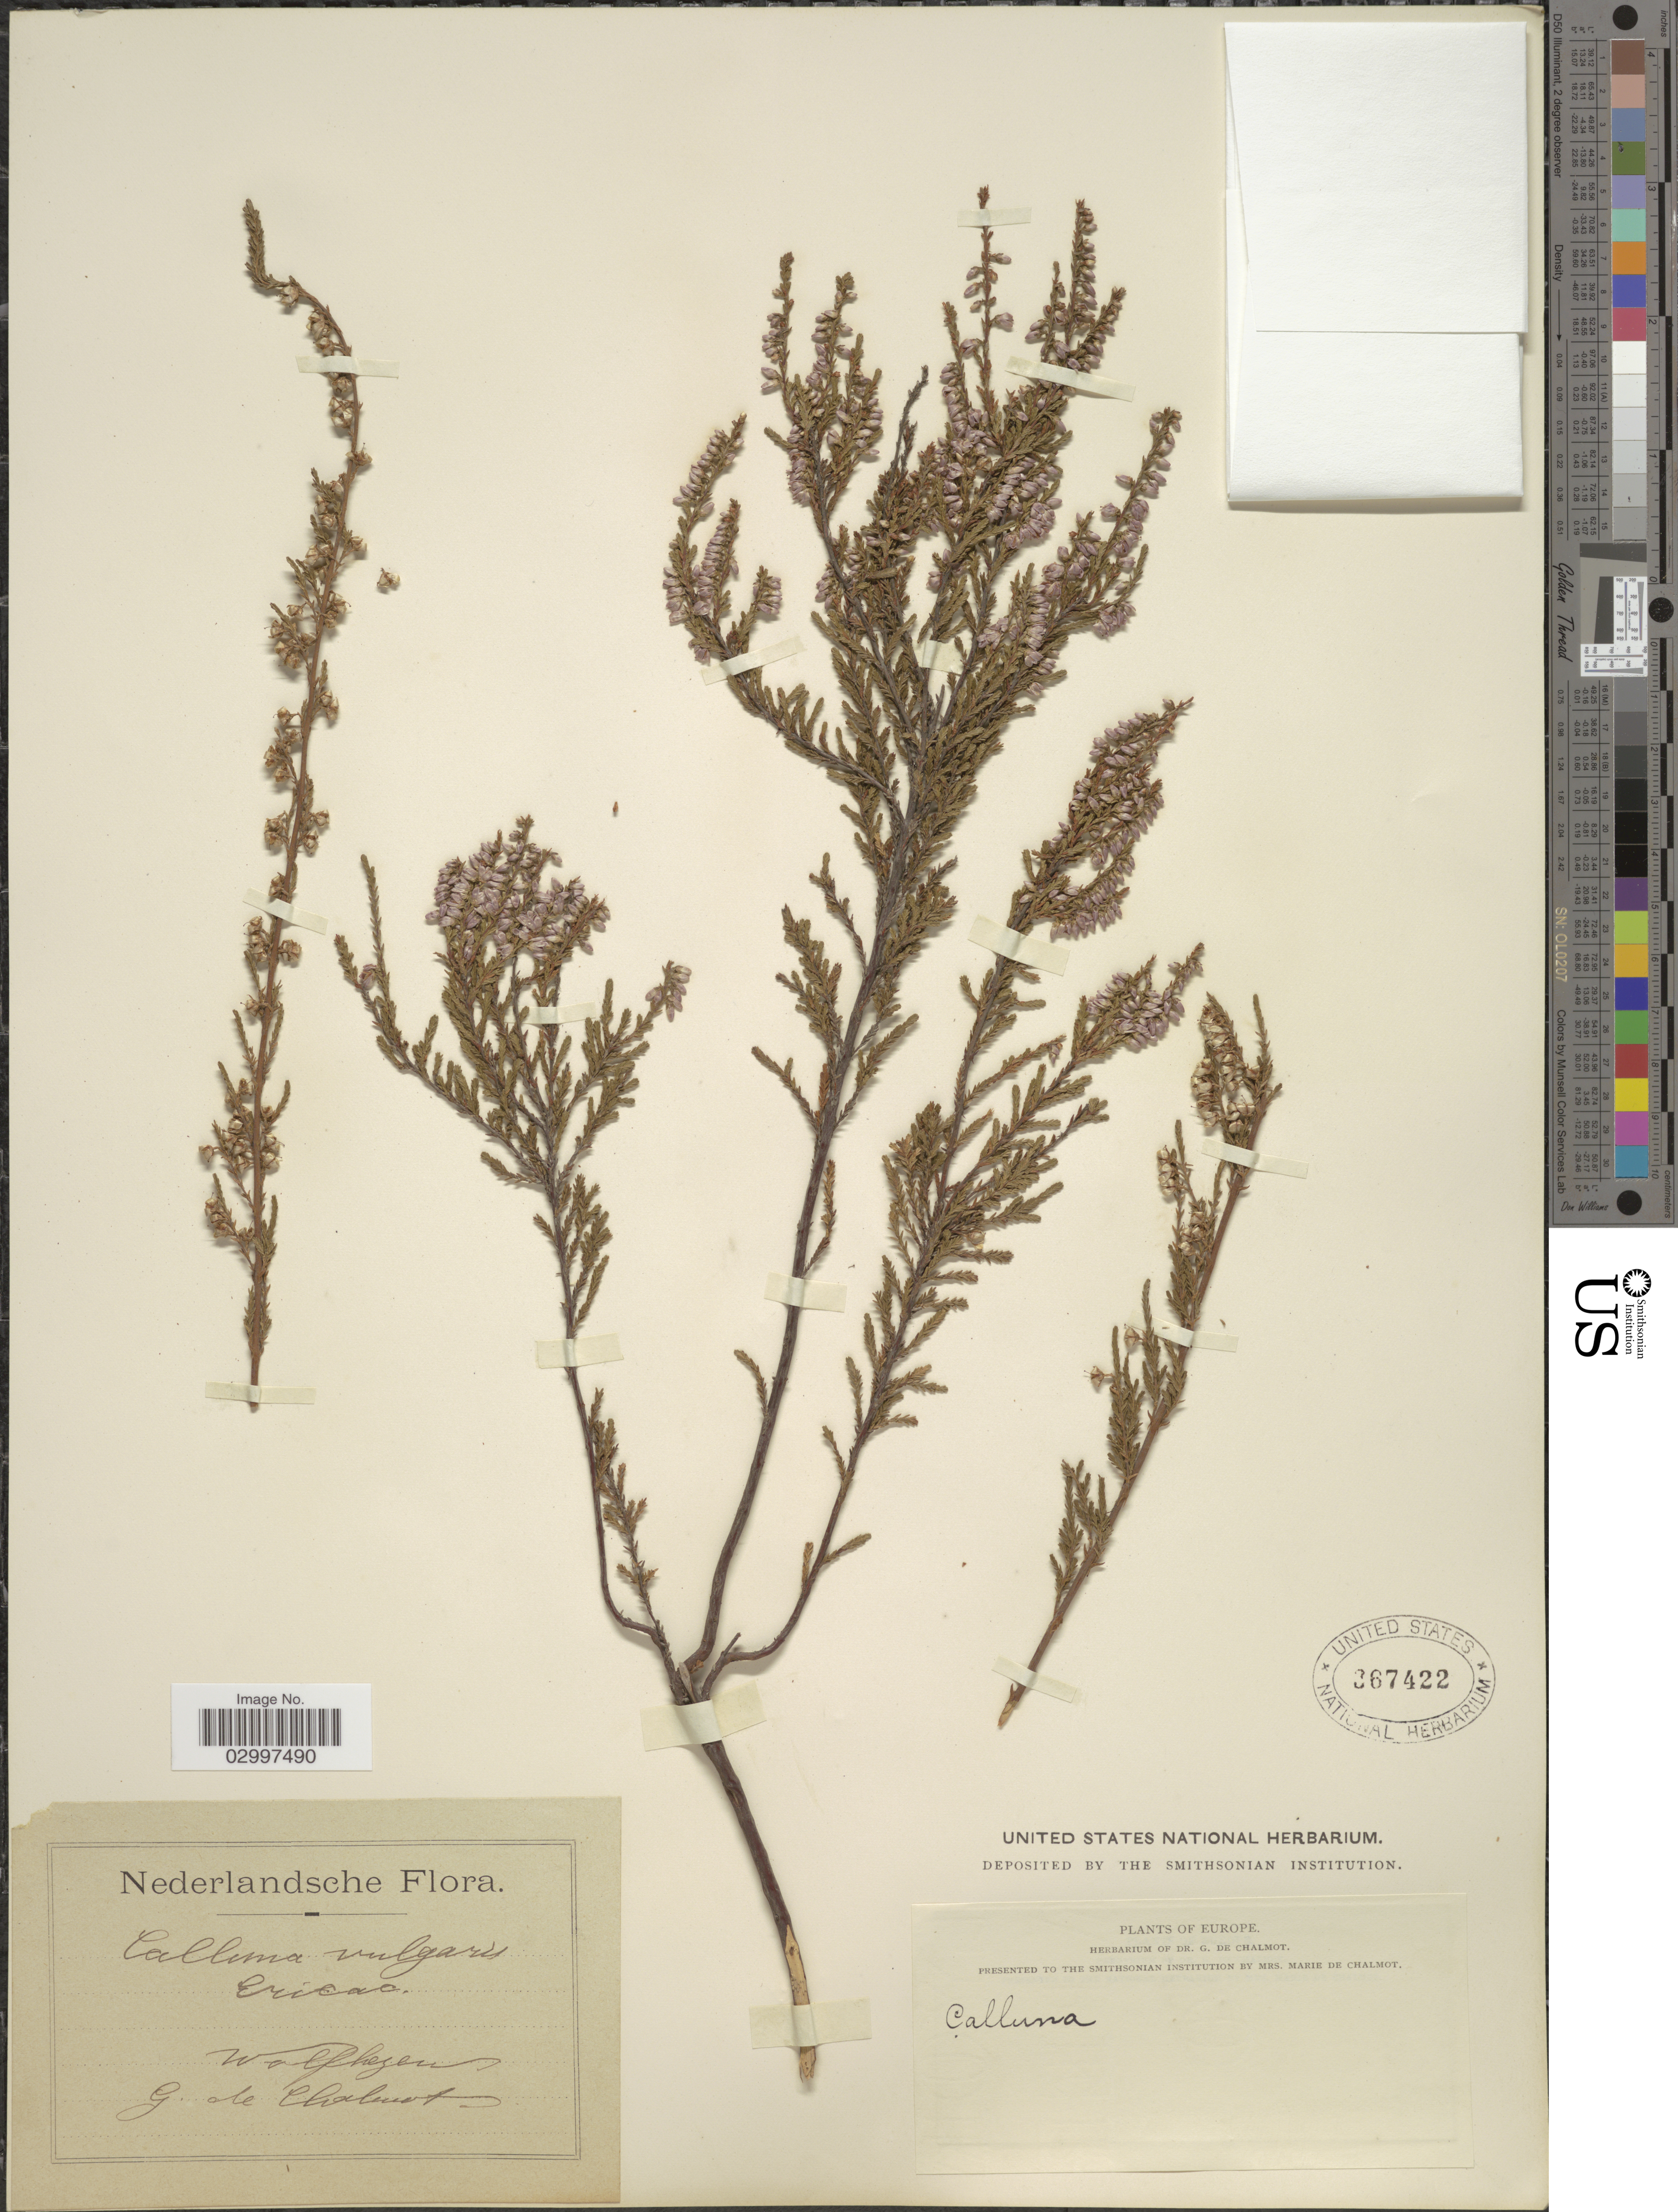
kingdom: Plantae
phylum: Tracheophyta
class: Magnoliopsida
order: Ericales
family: Ericaceae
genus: Calluna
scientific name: Calluna vulgaris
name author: (L.) Hull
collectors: G. de Chalmot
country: Netherlands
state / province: Gelderland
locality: Wolfhezen.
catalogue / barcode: US 367422